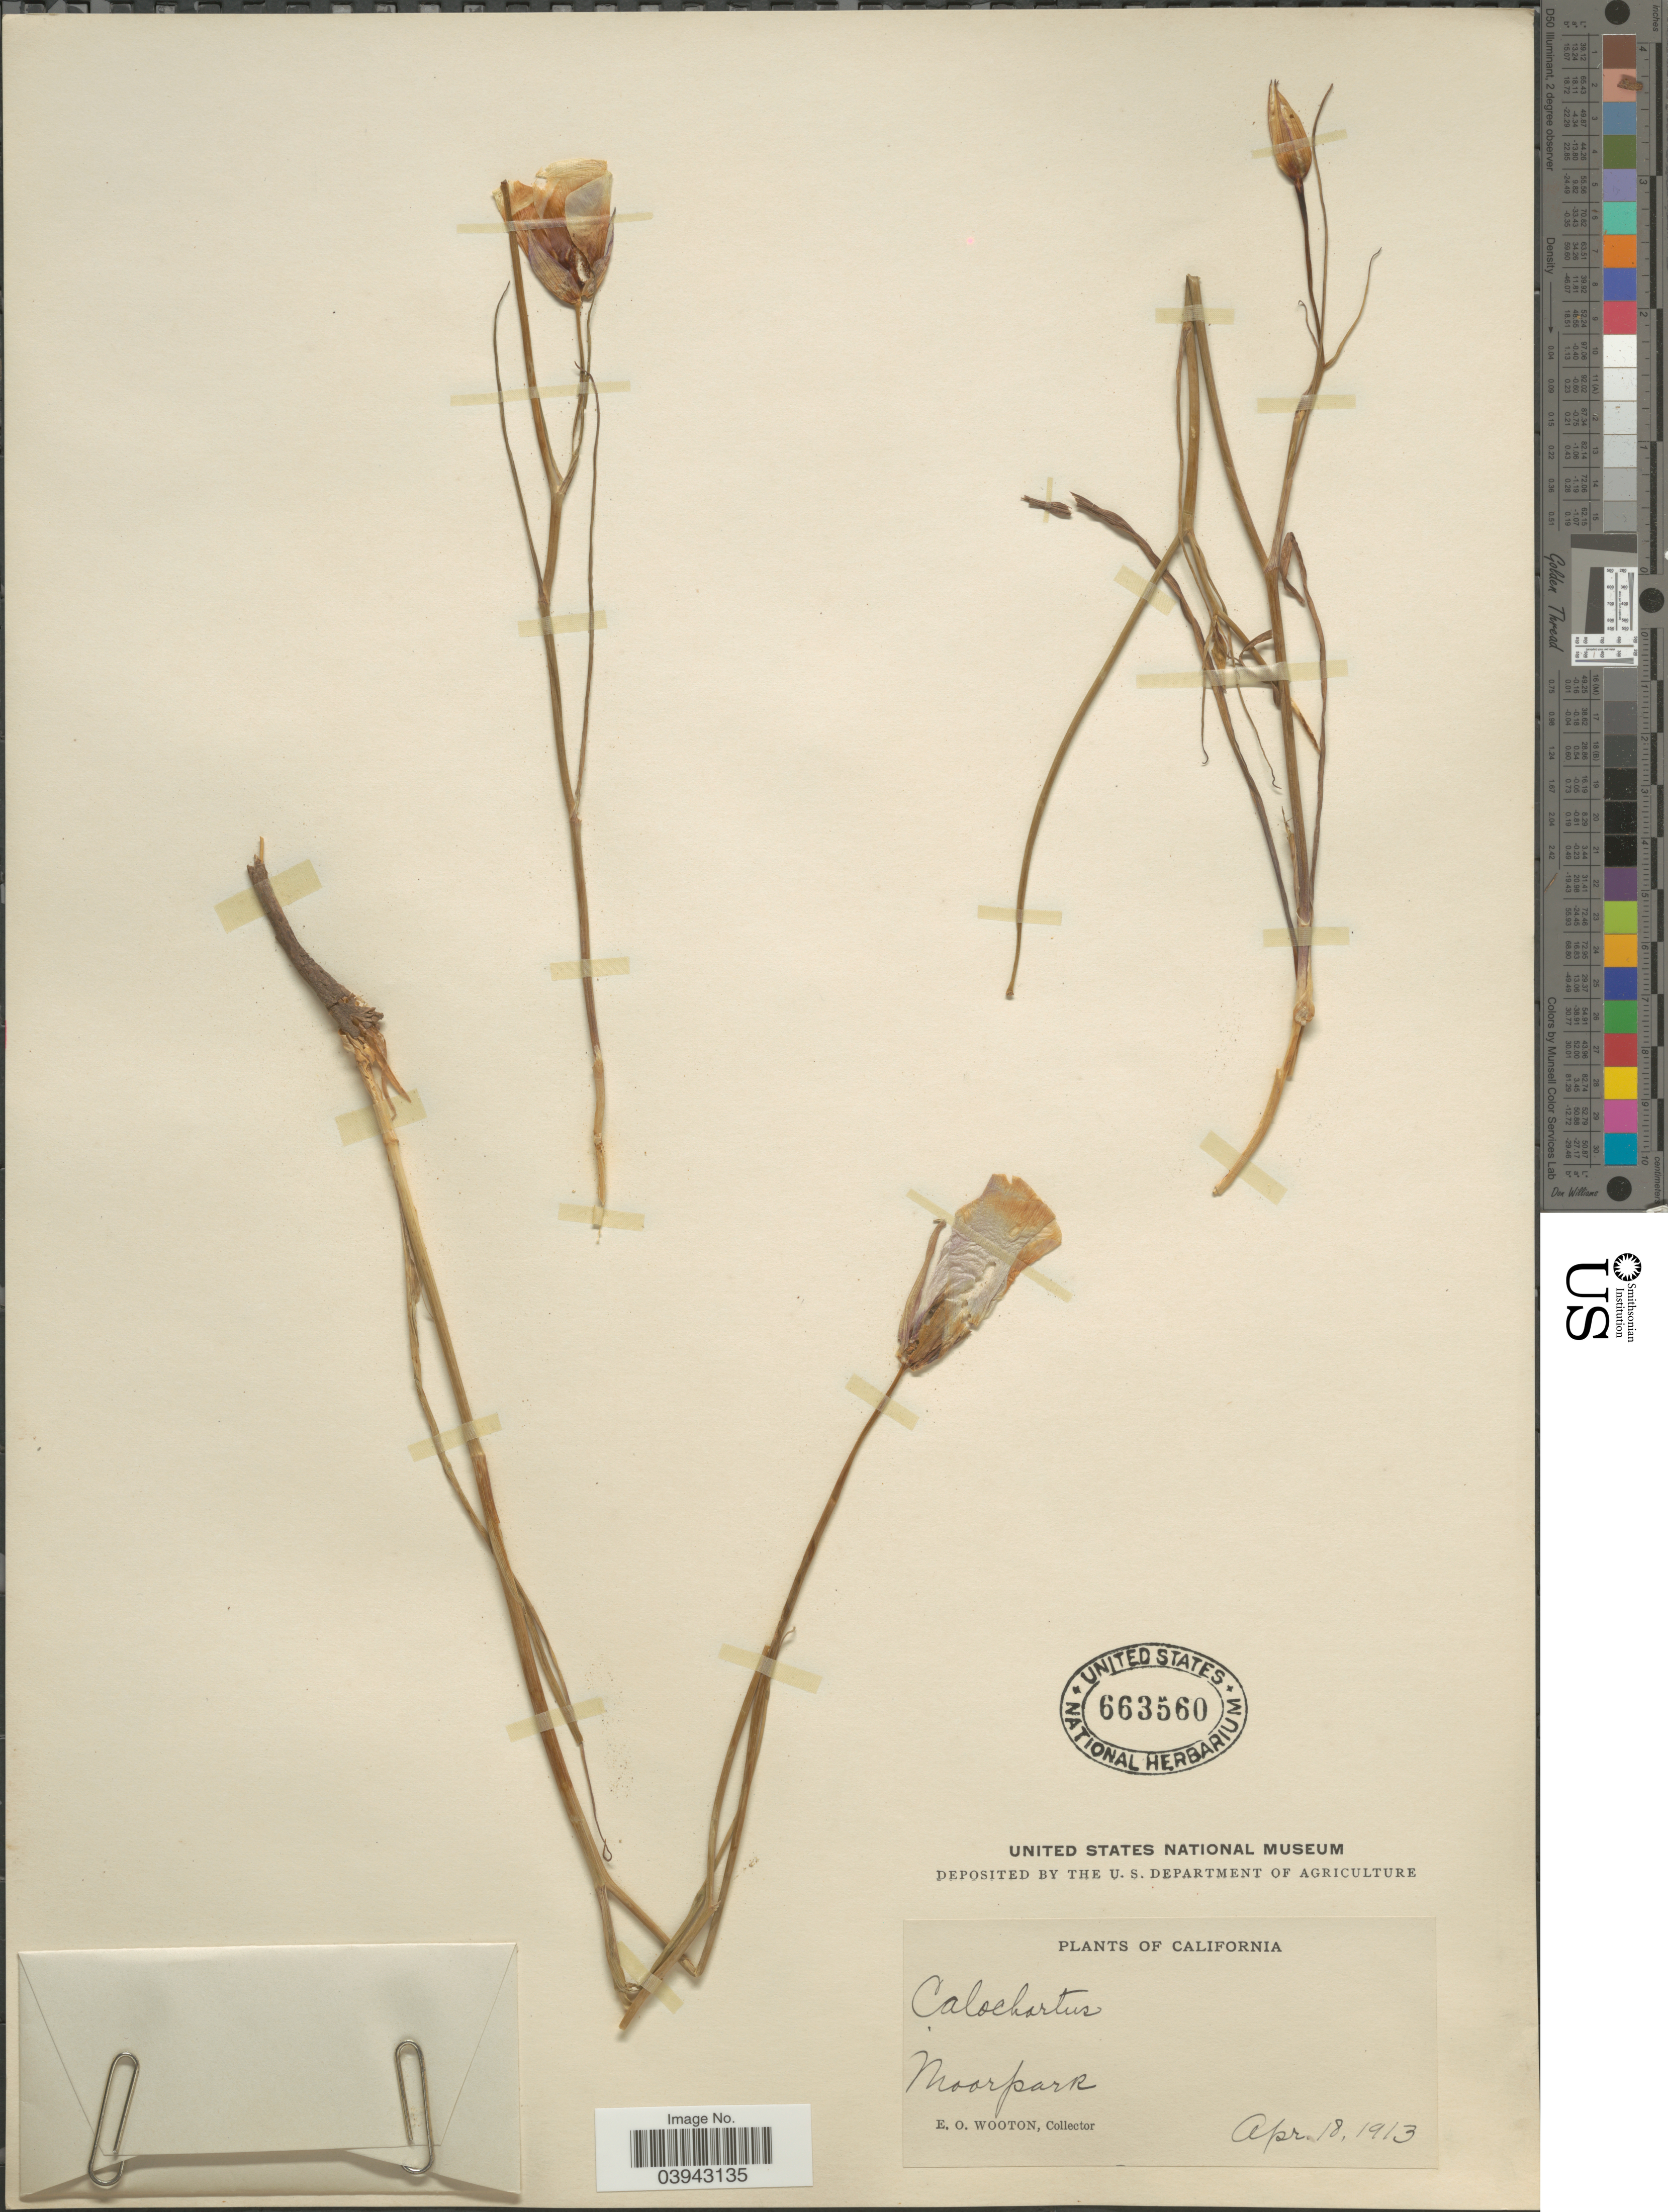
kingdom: Plantae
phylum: Tracheophyta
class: Liliopsida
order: Liliales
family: Liliaceae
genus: Calochortus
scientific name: Calochortus sp.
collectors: E. O. Wooton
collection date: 1913-04-18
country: United States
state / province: California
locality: Moorpark.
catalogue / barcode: US 663560